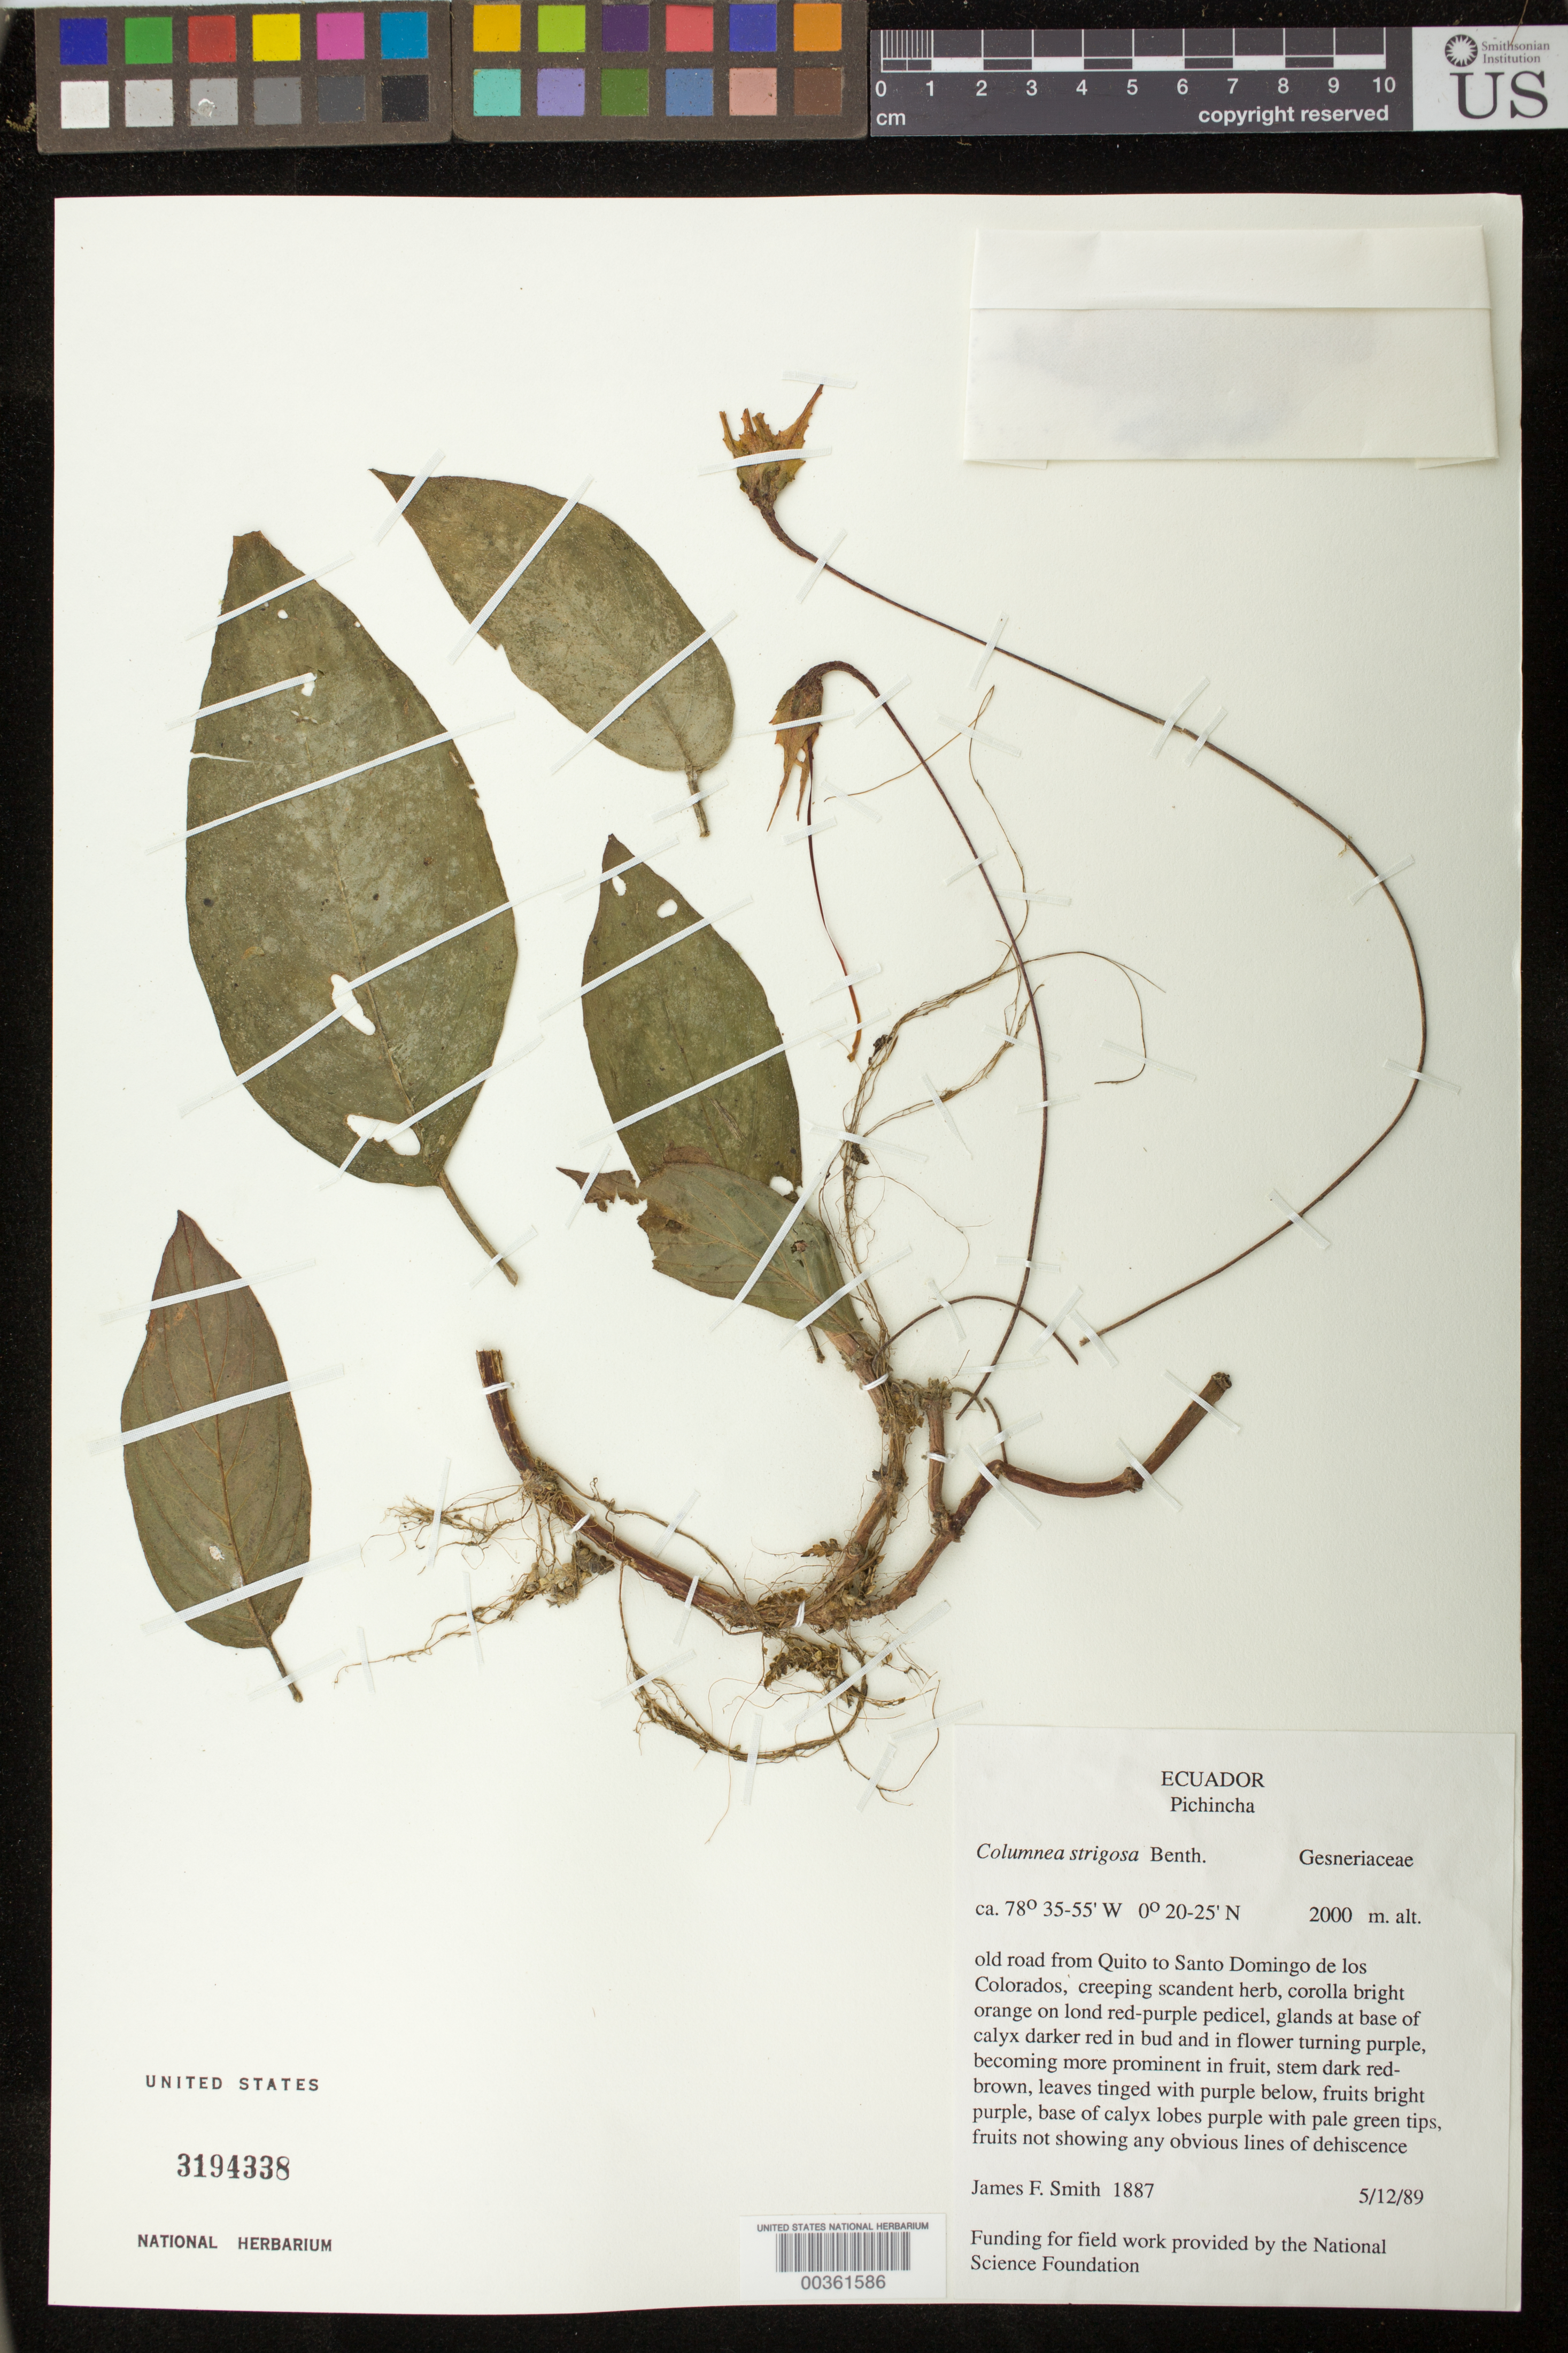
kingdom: Plantae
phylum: Tracheophyta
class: Magnoliopsida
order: Lamiales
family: Gesneriaceae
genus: Columnea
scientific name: Columnea strigosa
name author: Benth.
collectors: J. Smith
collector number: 1887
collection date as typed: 12 May 1989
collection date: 1989-05-12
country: Ecuador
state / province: Pichincha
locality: Old road from Quito to Santo Domingo de los Colorados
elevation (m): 2000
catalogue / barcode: US 3194338